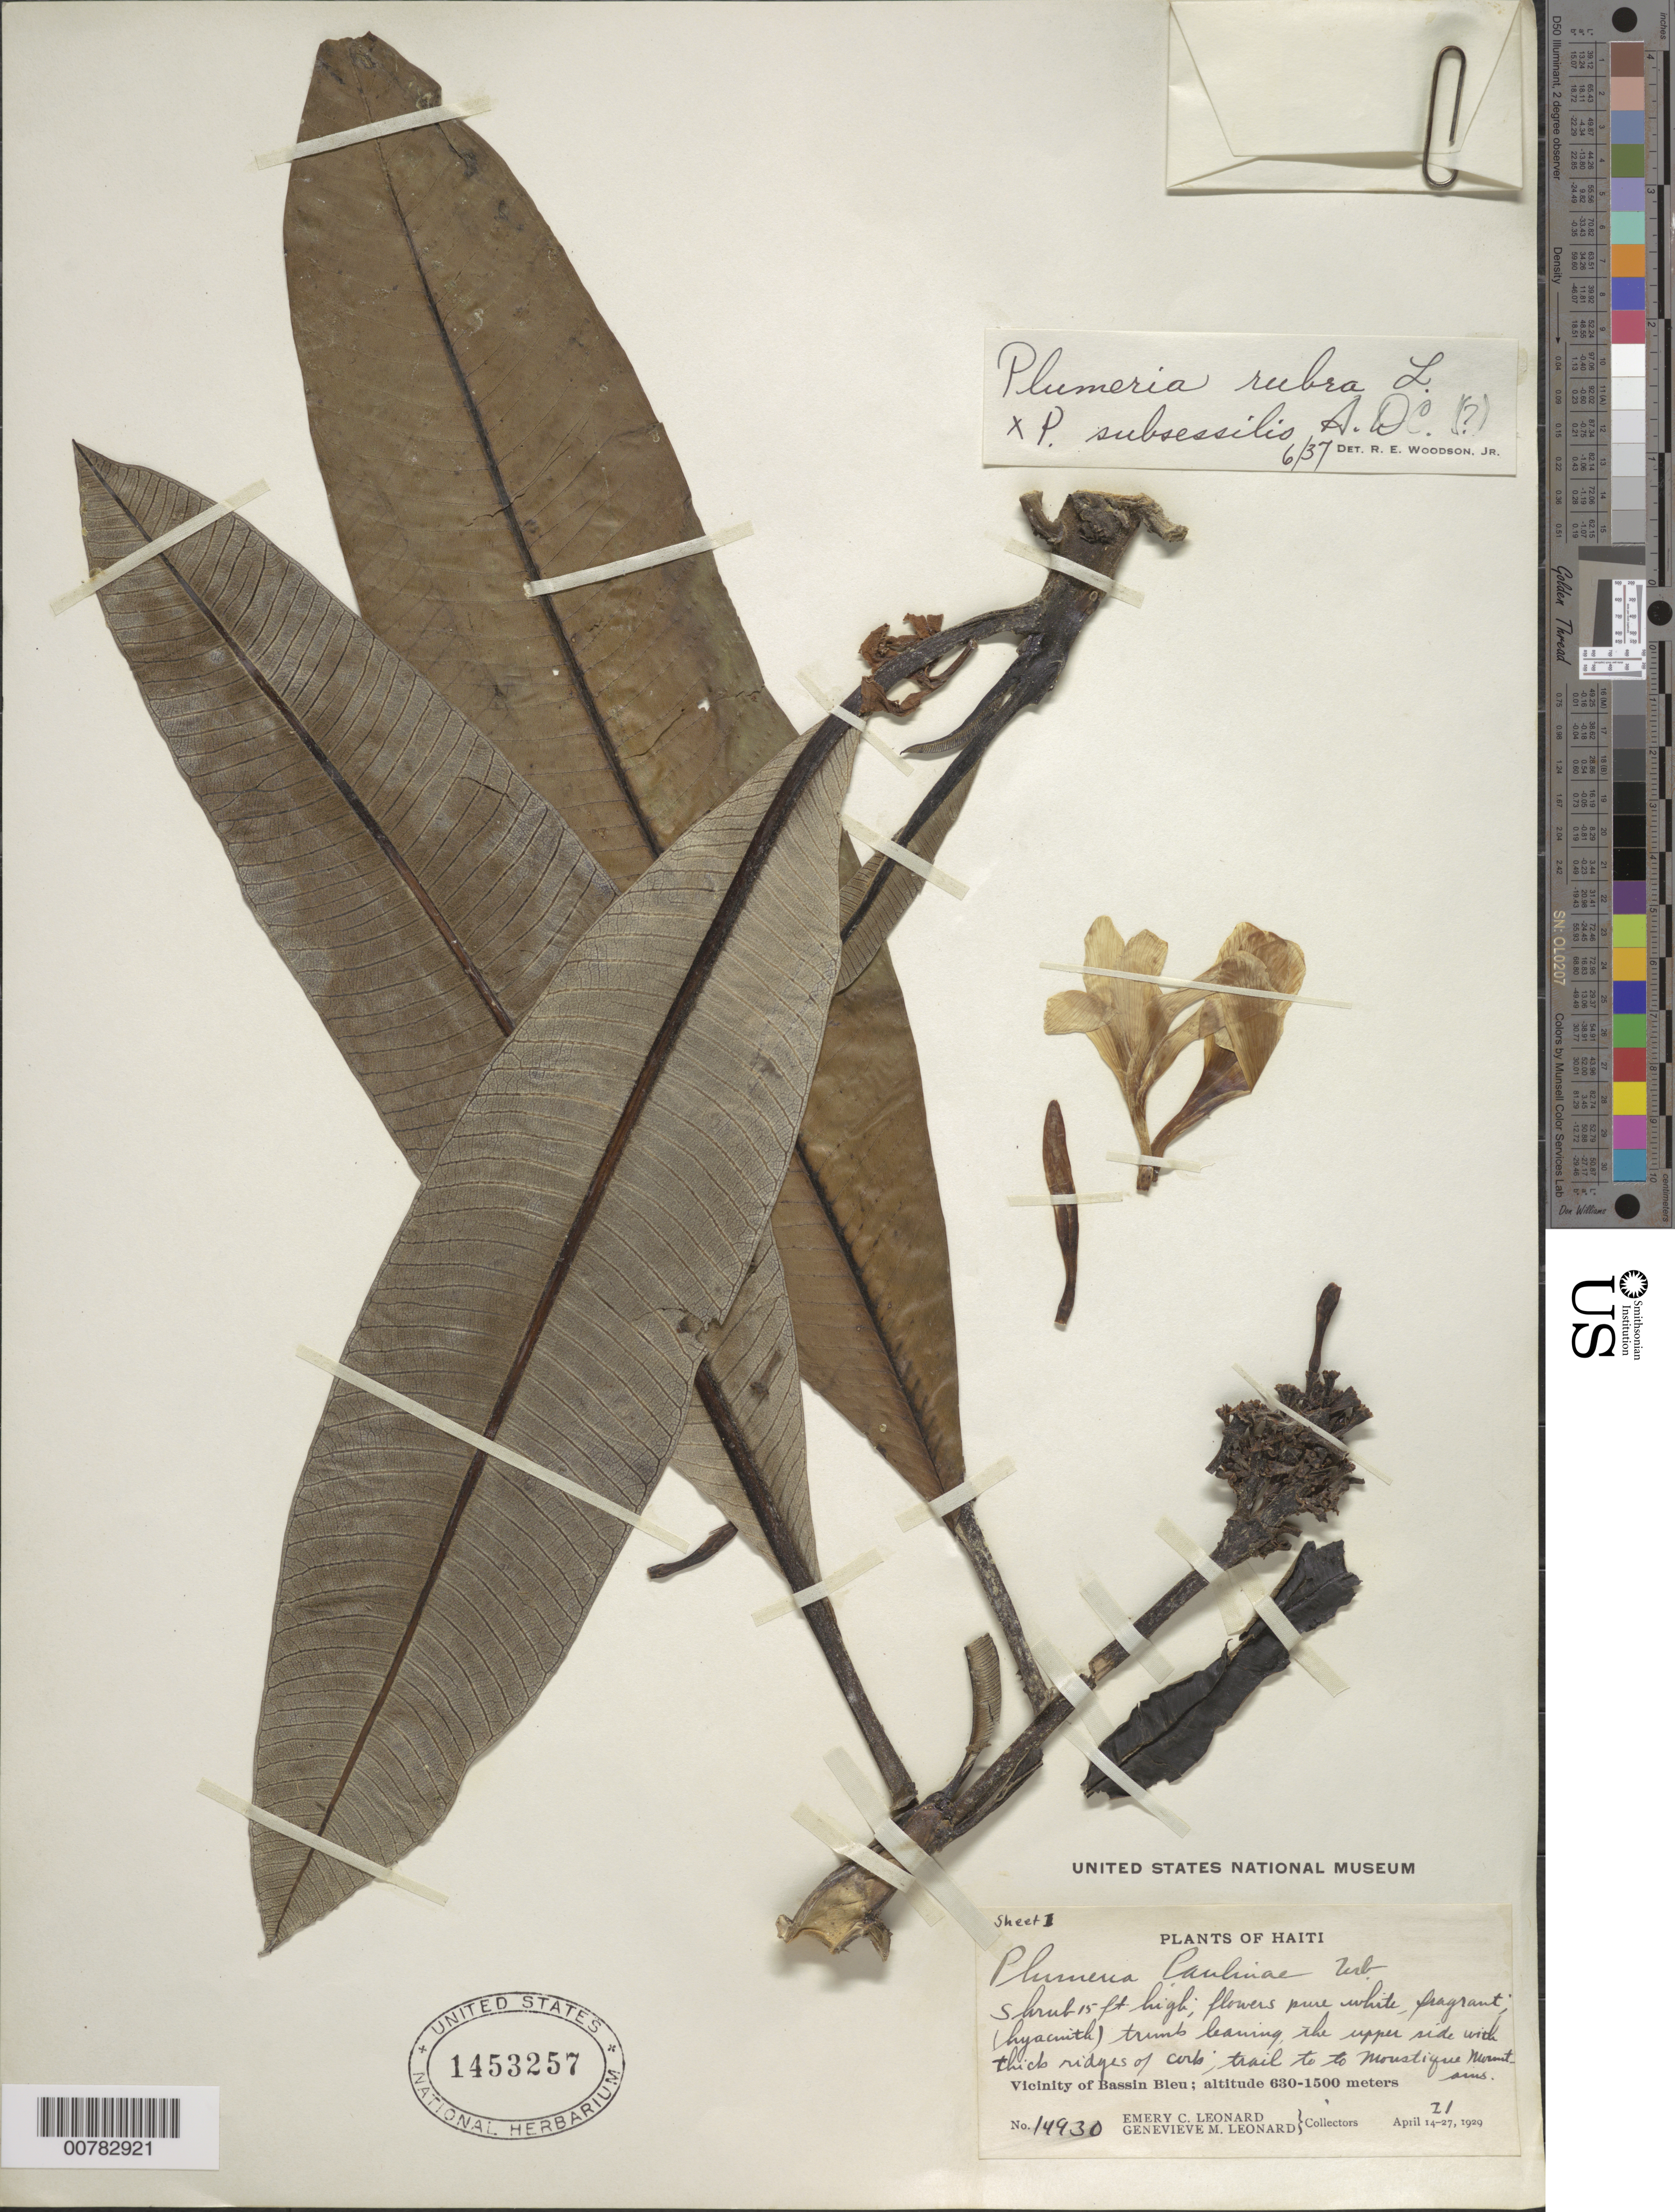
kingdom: Plantae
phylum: Tracheophyta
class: Magnoliopsida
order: Gentianales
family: Apocynaceae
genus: Plumeria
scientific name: Plumeria rubra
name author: L.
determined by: Woodson, R. E., Jr.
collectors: E. C. Leonard & G. M. Leonard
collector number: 14930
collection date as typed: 21 Apr 1929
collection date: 1929-04-21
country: Haiti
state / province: Nord-Ouest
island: Hispaniola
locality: Vicinity of Bassin Bleu, trail to Moustifque Mountains.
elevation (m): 630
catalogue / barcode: US 1453257